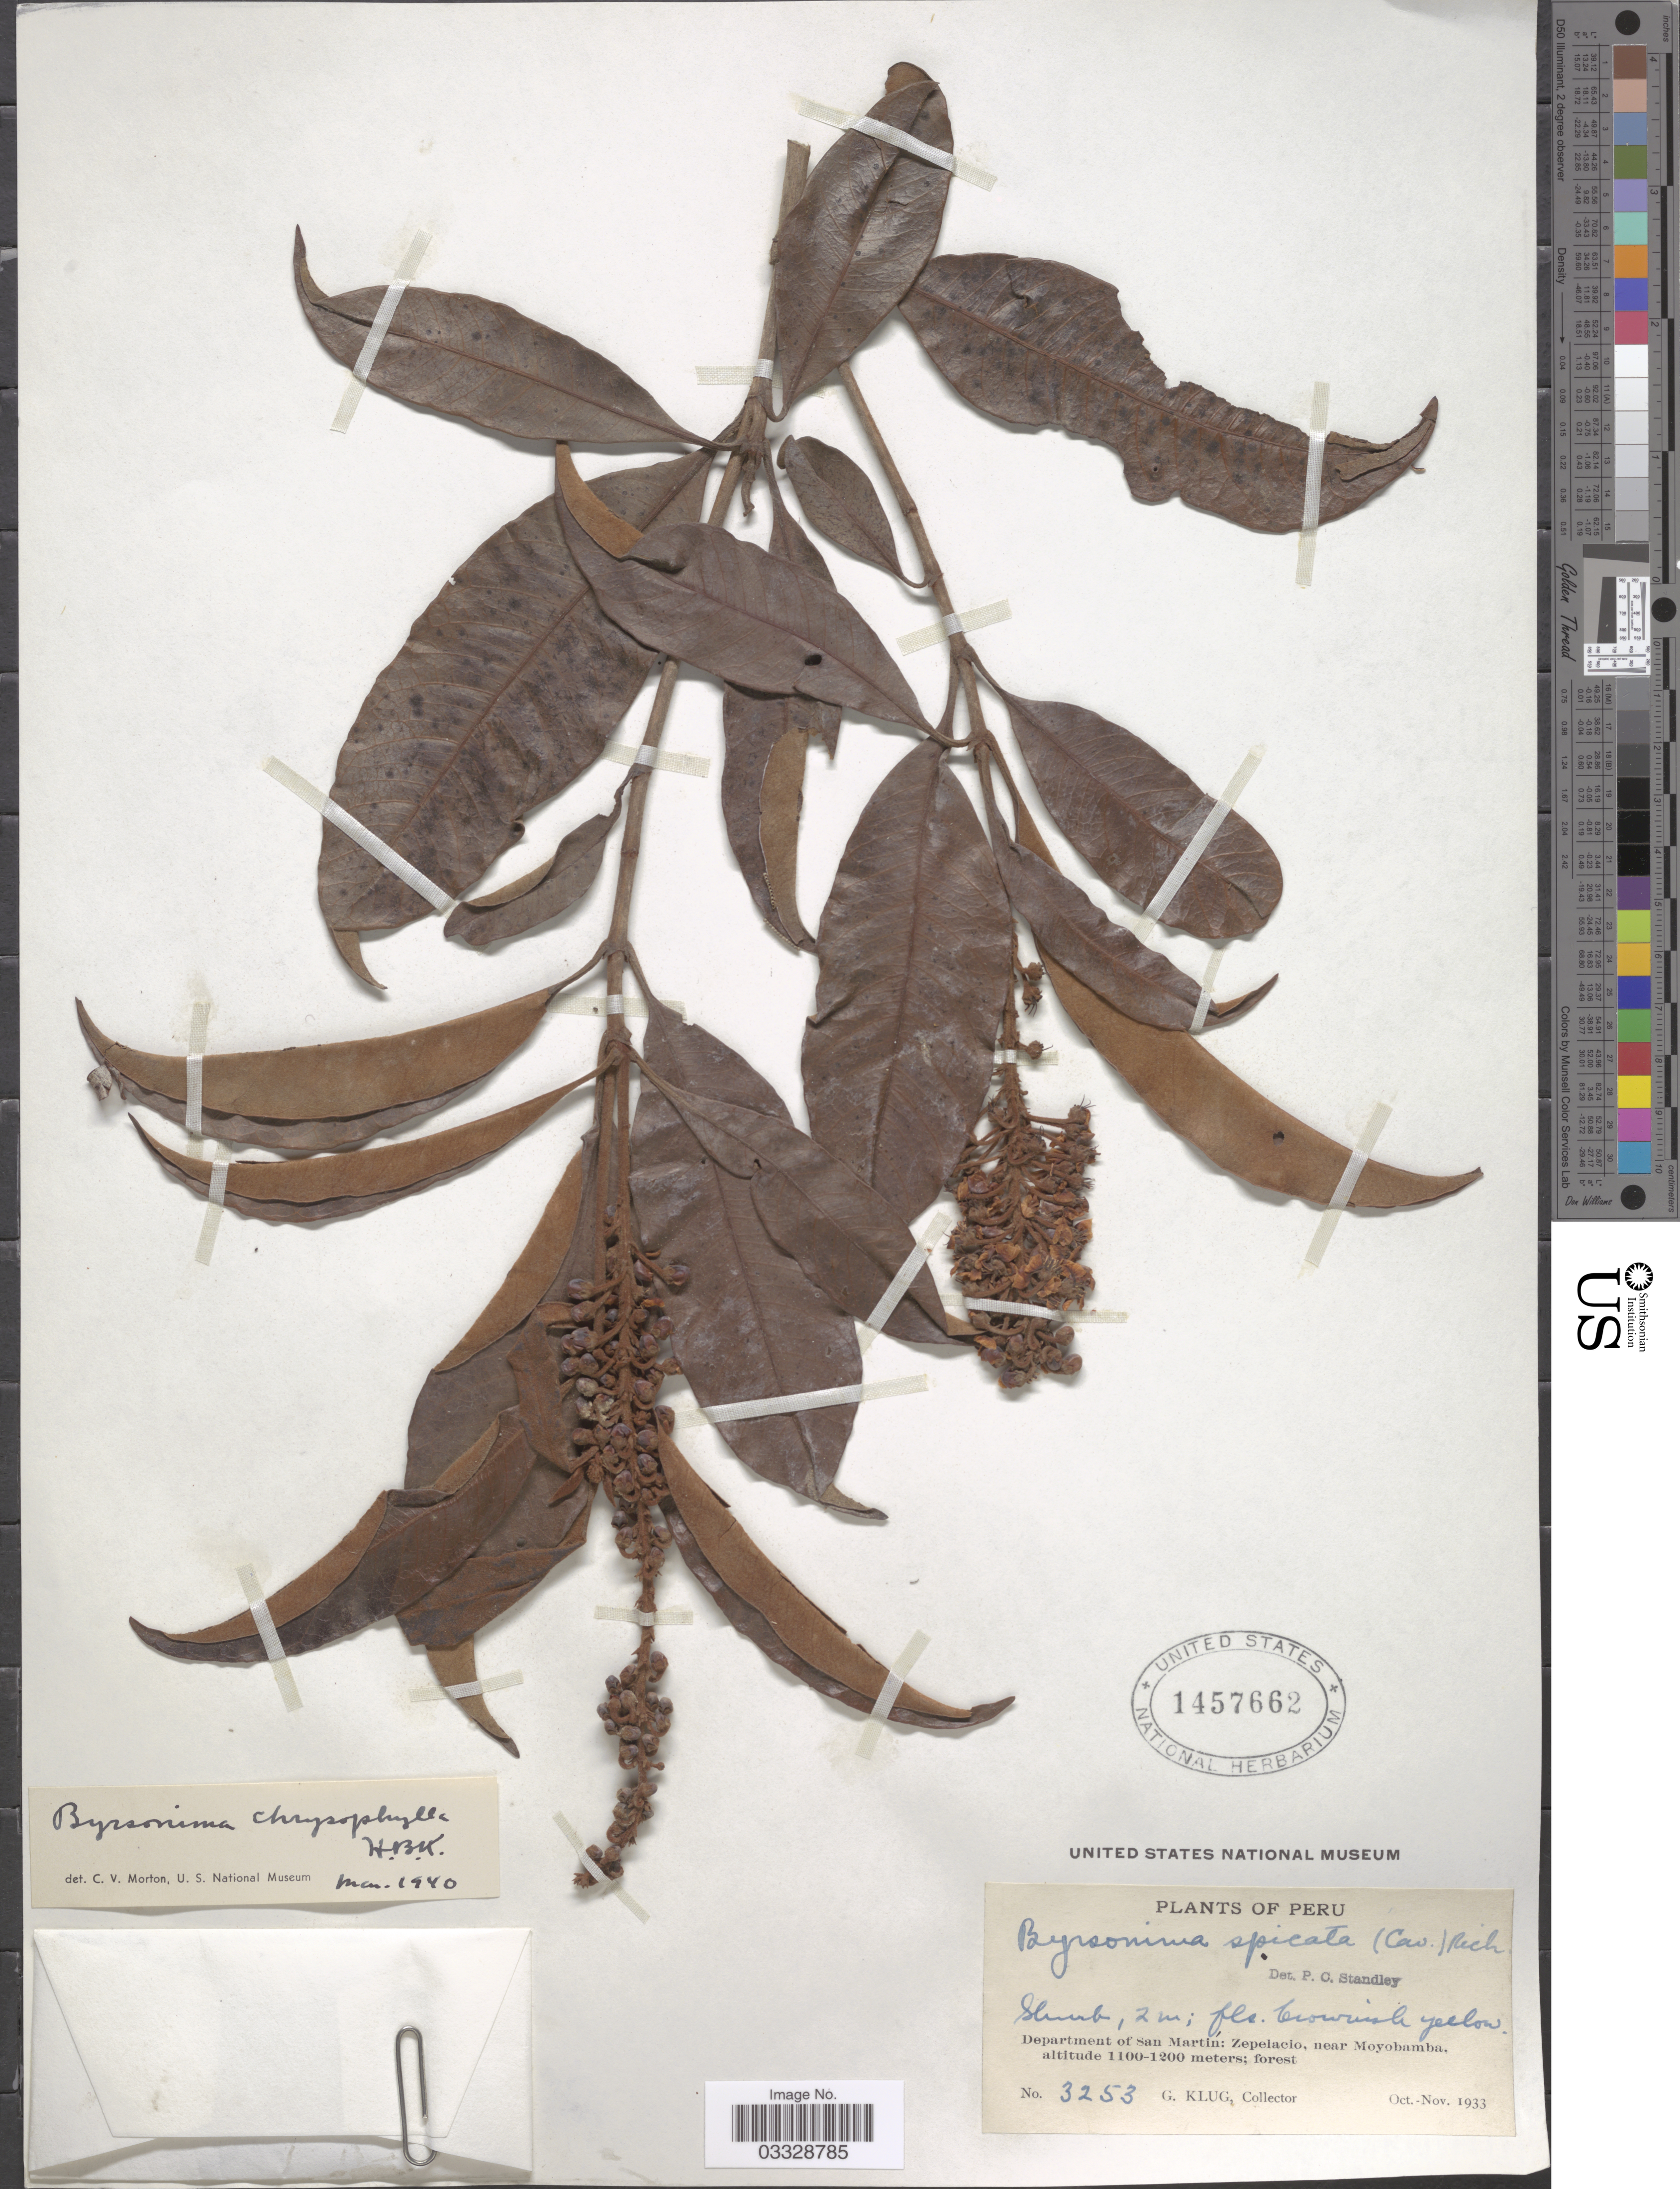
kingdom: Plantae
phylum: Tracheophyta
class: Magnoliopsida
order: Malpighiales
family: Malpighiaceae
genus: Byrsonima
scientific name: Byrsonima chrysophylla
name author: Kunth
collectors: G. Klug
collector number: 3253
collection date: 1933-10/1933-11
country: Peru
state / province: San Martín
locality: Department of San Martín: Zepelacio, near Moyobamba.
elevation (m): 1100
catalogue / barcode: US 1457662